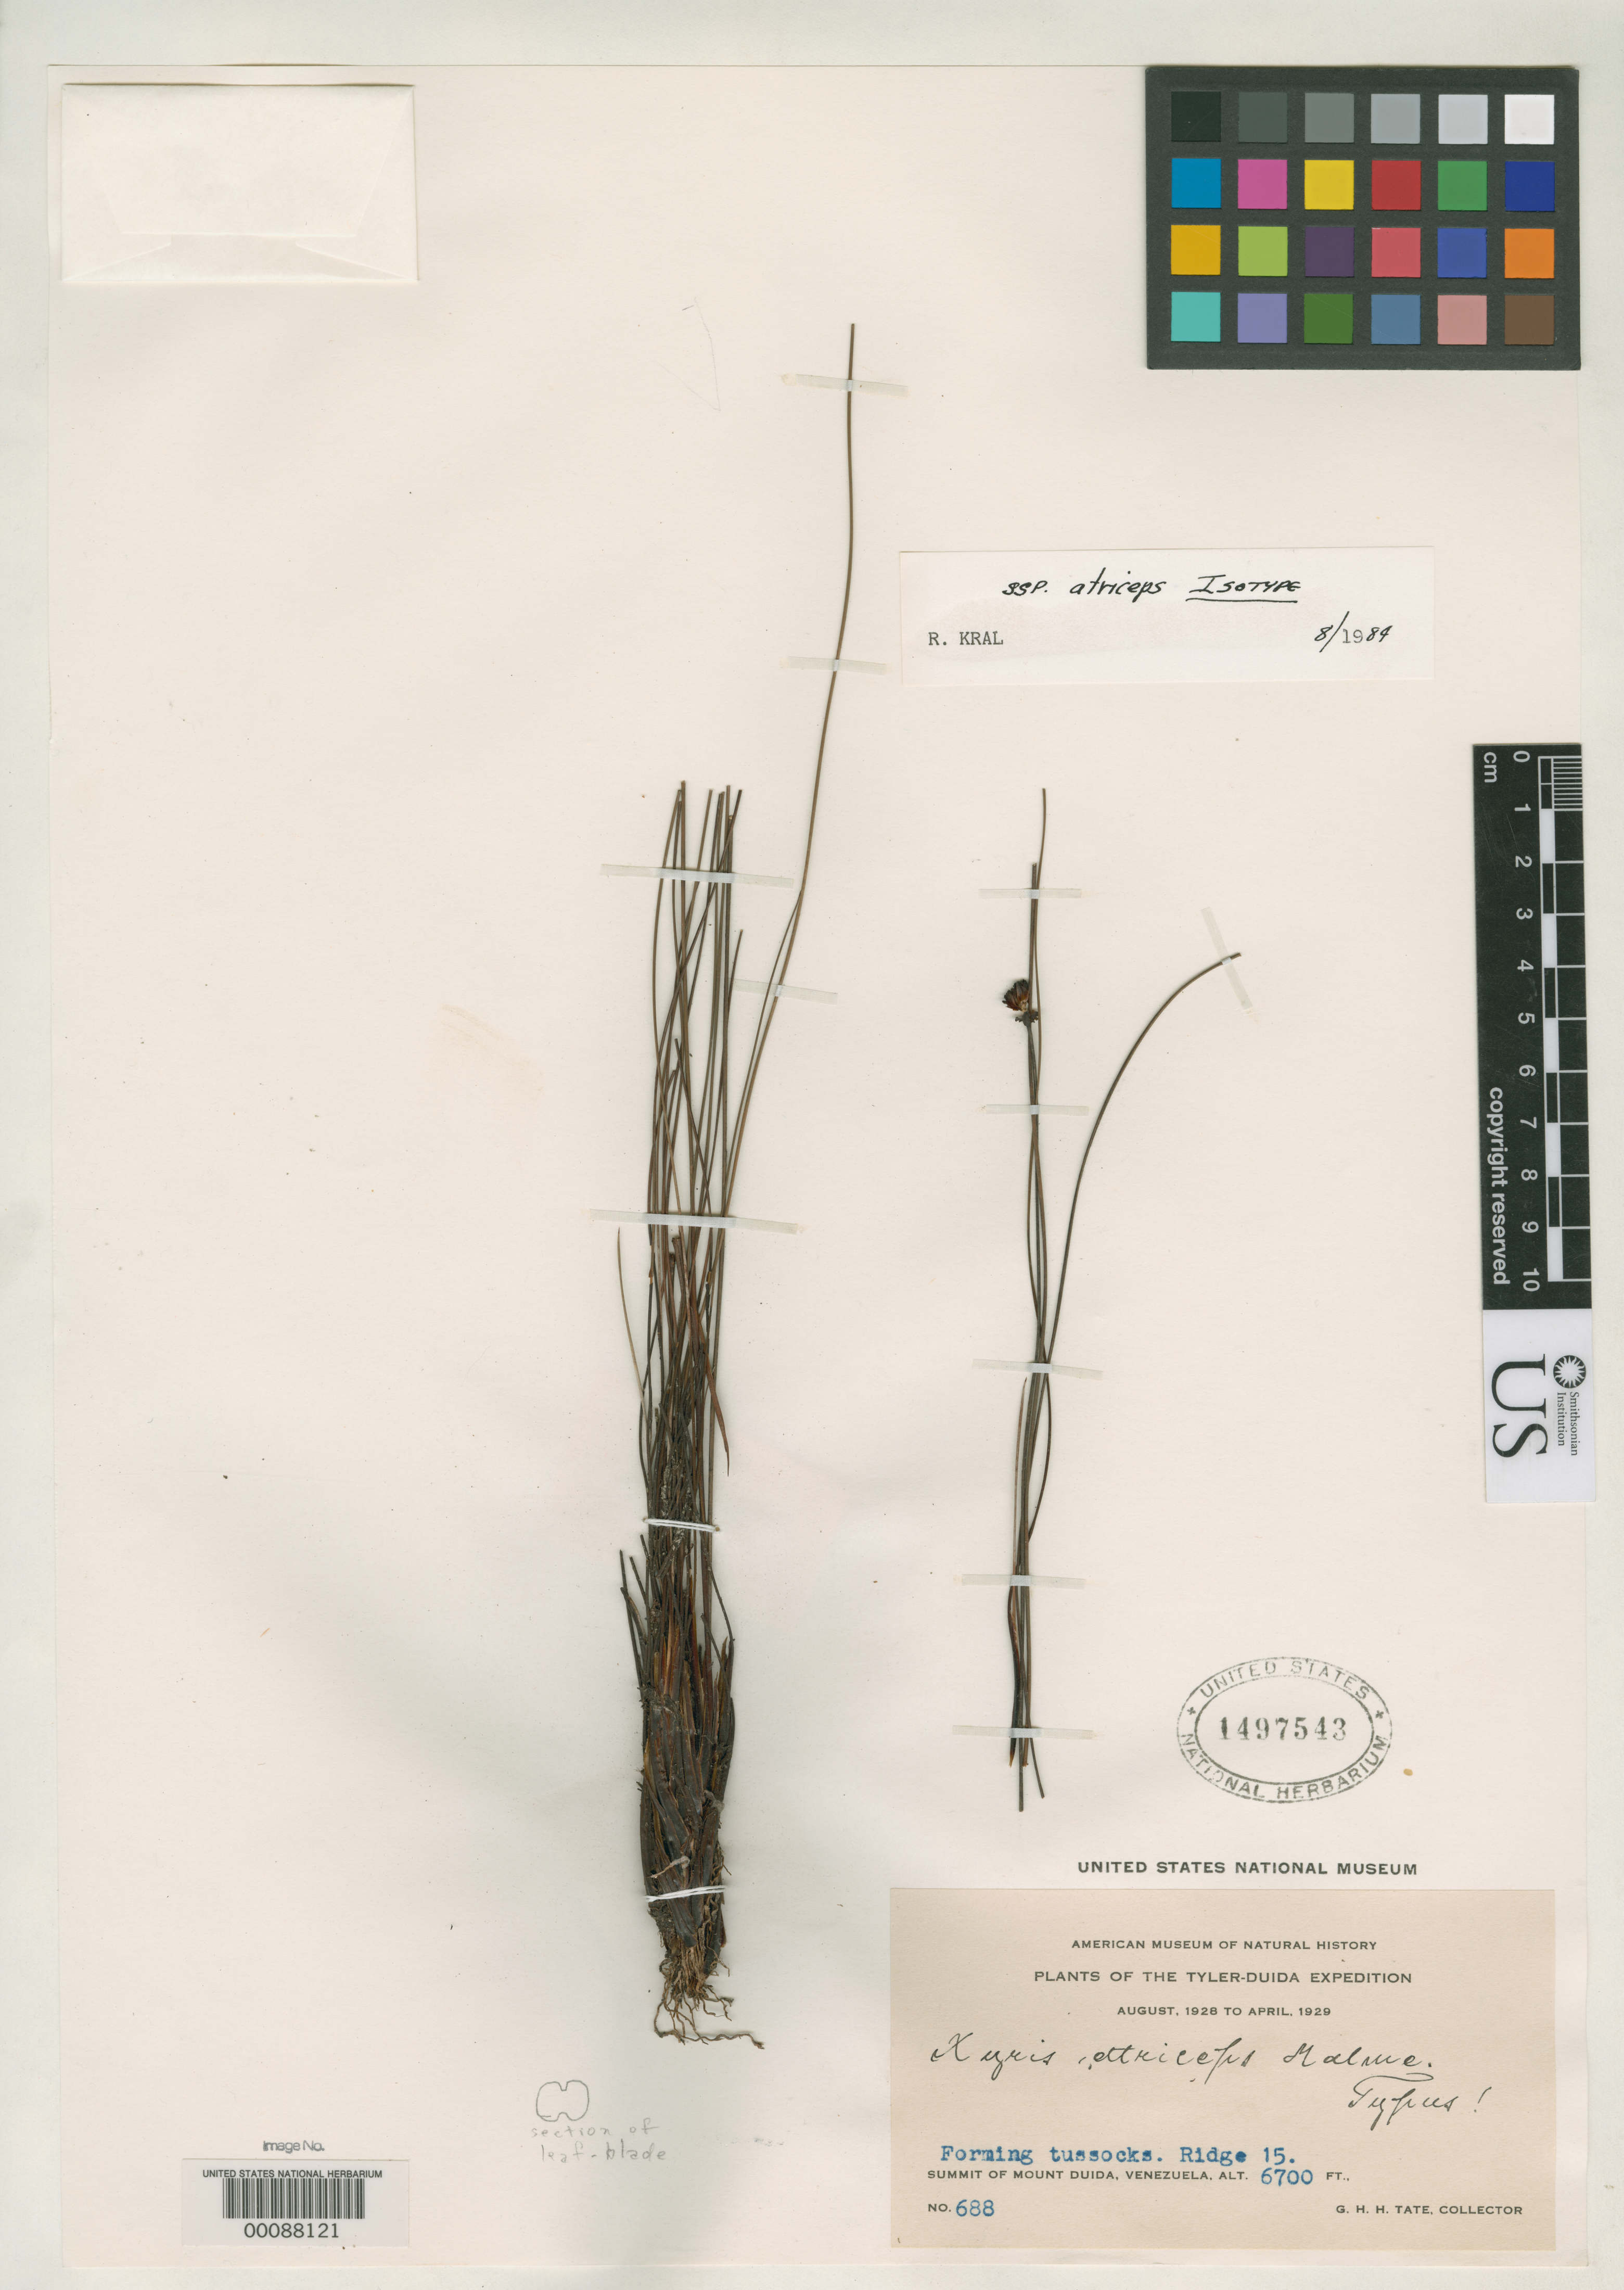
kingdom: Plantae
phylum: Tracheophyta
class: Liliopsida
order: Poales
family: Xyridaceae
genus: Xyris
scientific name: Xyris atriceps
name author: Malme in Gleason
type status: Isolectotype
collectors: G. H. H.Tate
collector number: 688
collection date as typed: Aug 1928 to -- Apr 1929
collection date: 1928-08/1929-04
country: Venezuela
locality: Summit of Mount Duida.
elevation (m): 2042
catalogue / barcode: US 1497543